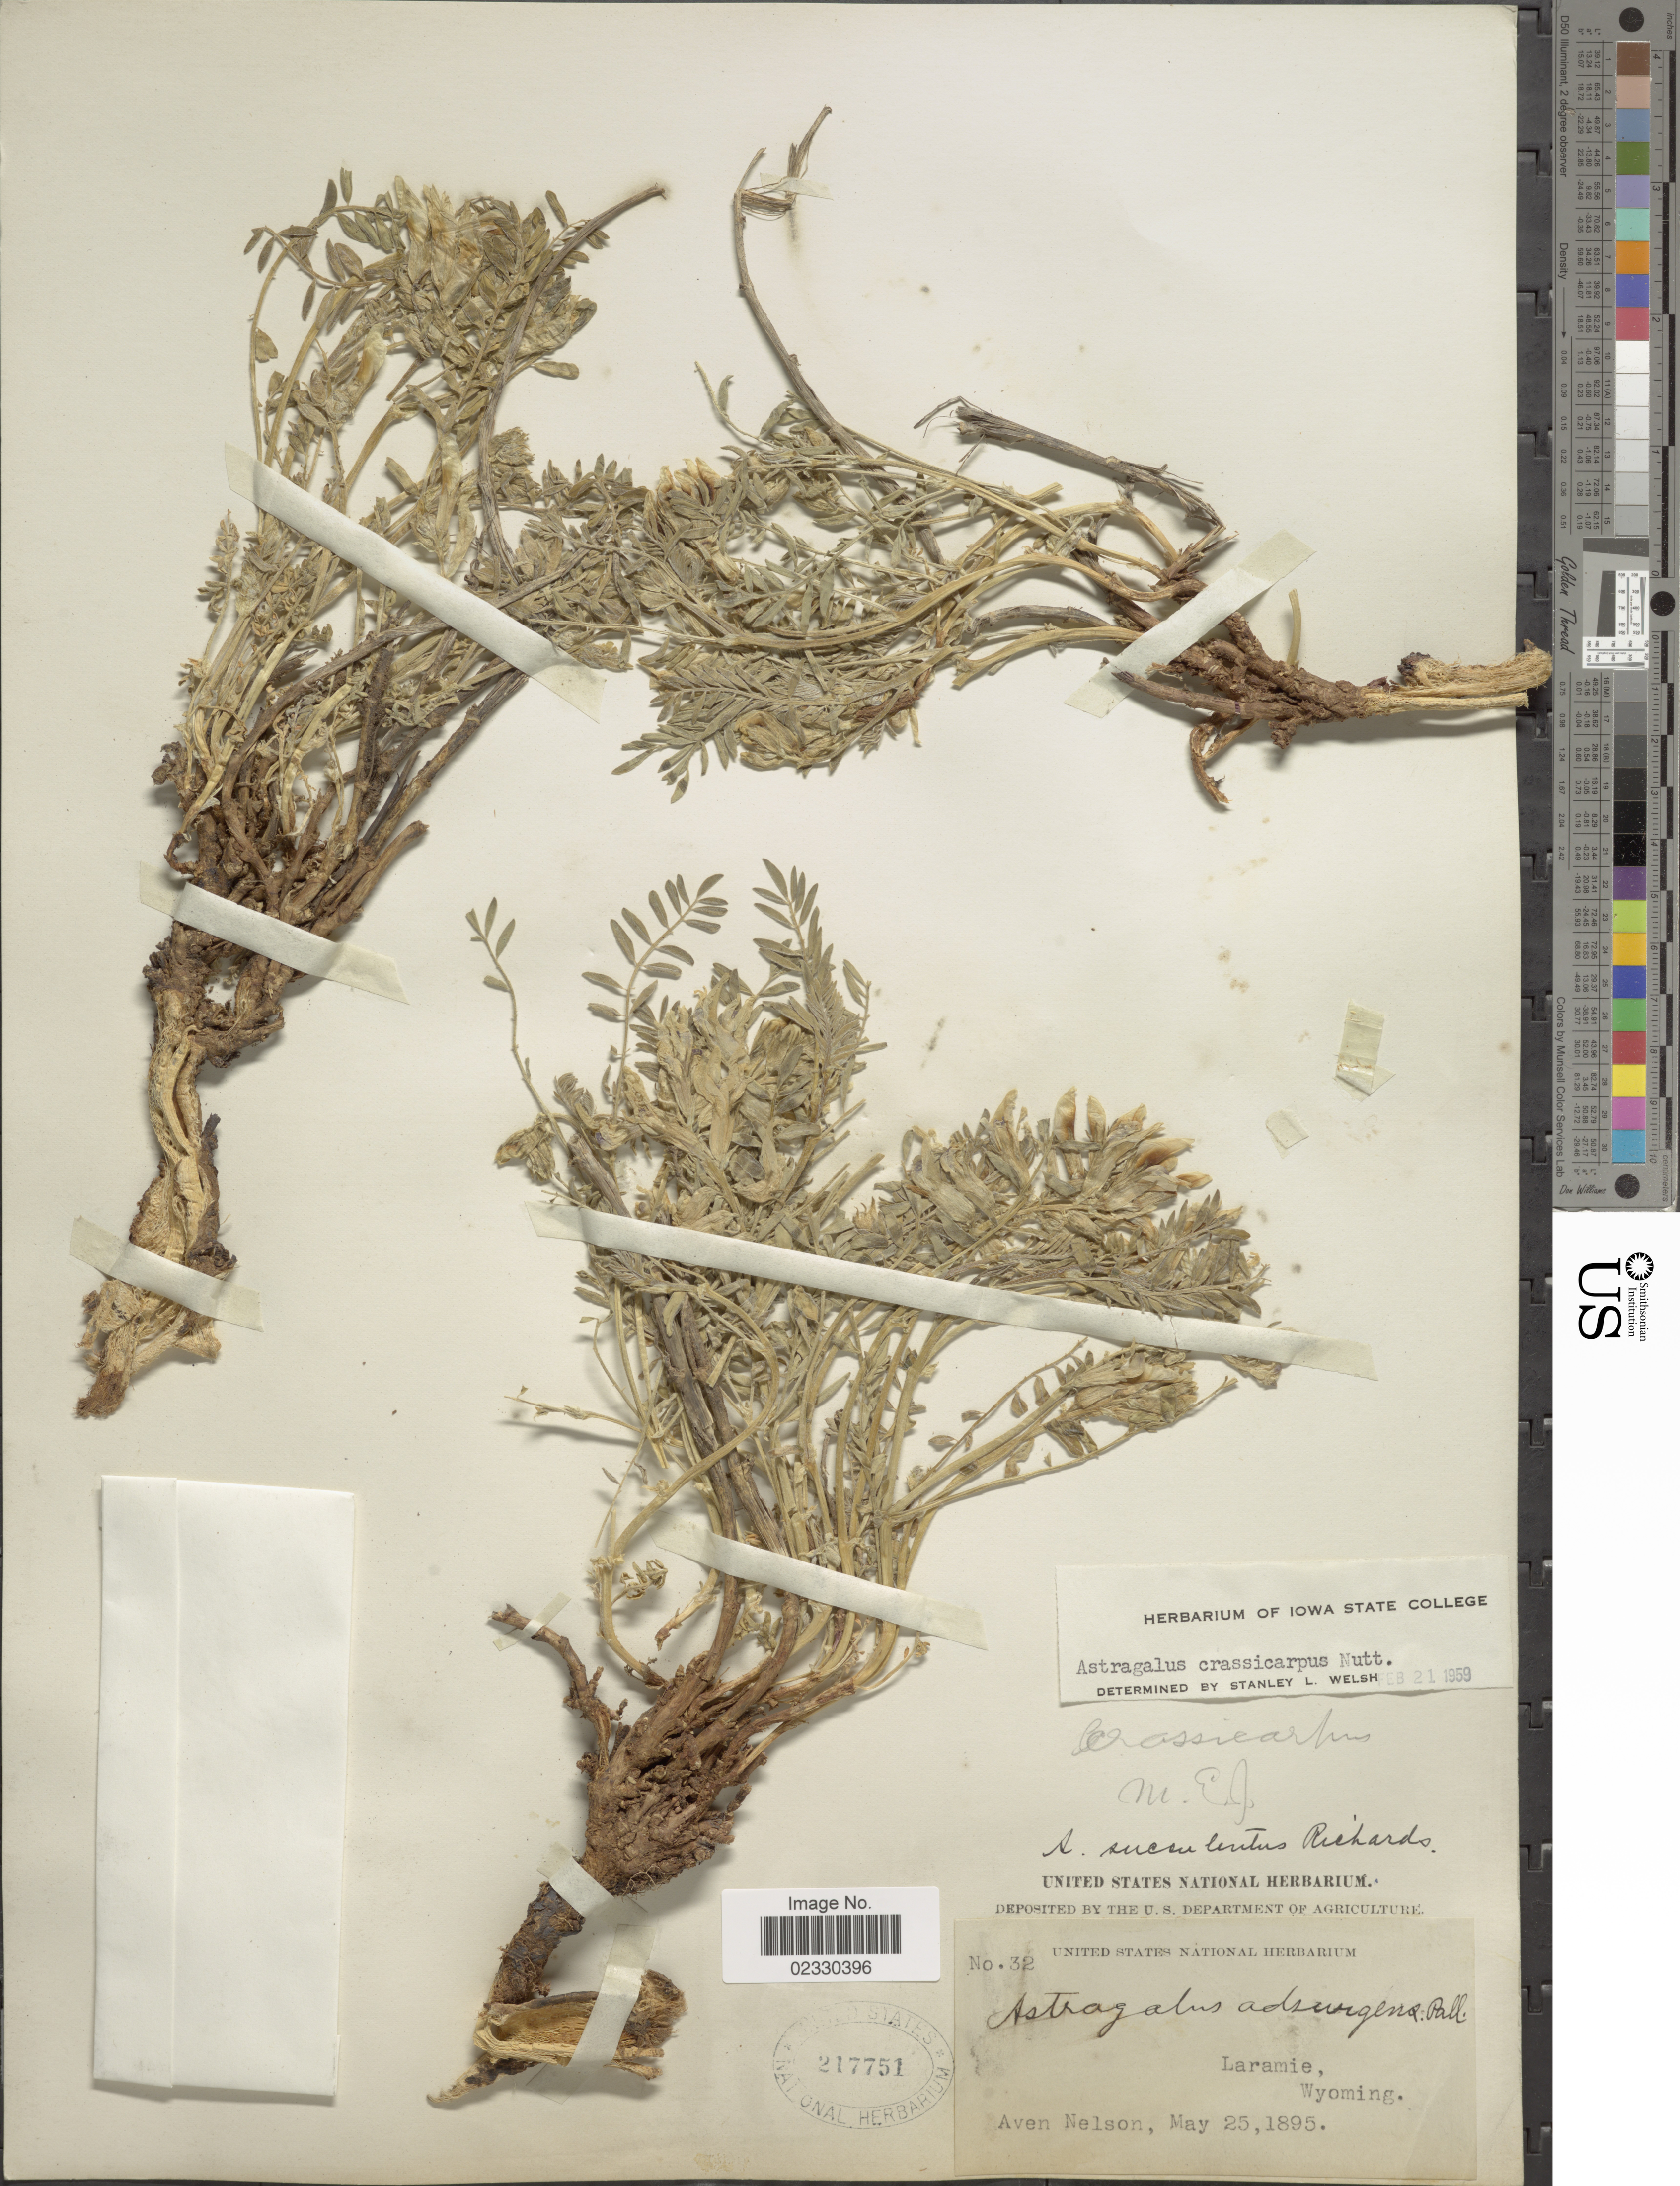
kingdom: Plantae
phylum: Tracheophyta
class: Magnoliopsida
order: Fabales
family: Fabaceae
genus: Astragalus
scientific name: Astragalus crassicarpus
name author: Nutt.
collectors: A. Nelson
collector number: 32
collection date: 1895-05-25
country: United States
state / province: Wyoming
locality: Laramie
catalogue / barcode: US 217751